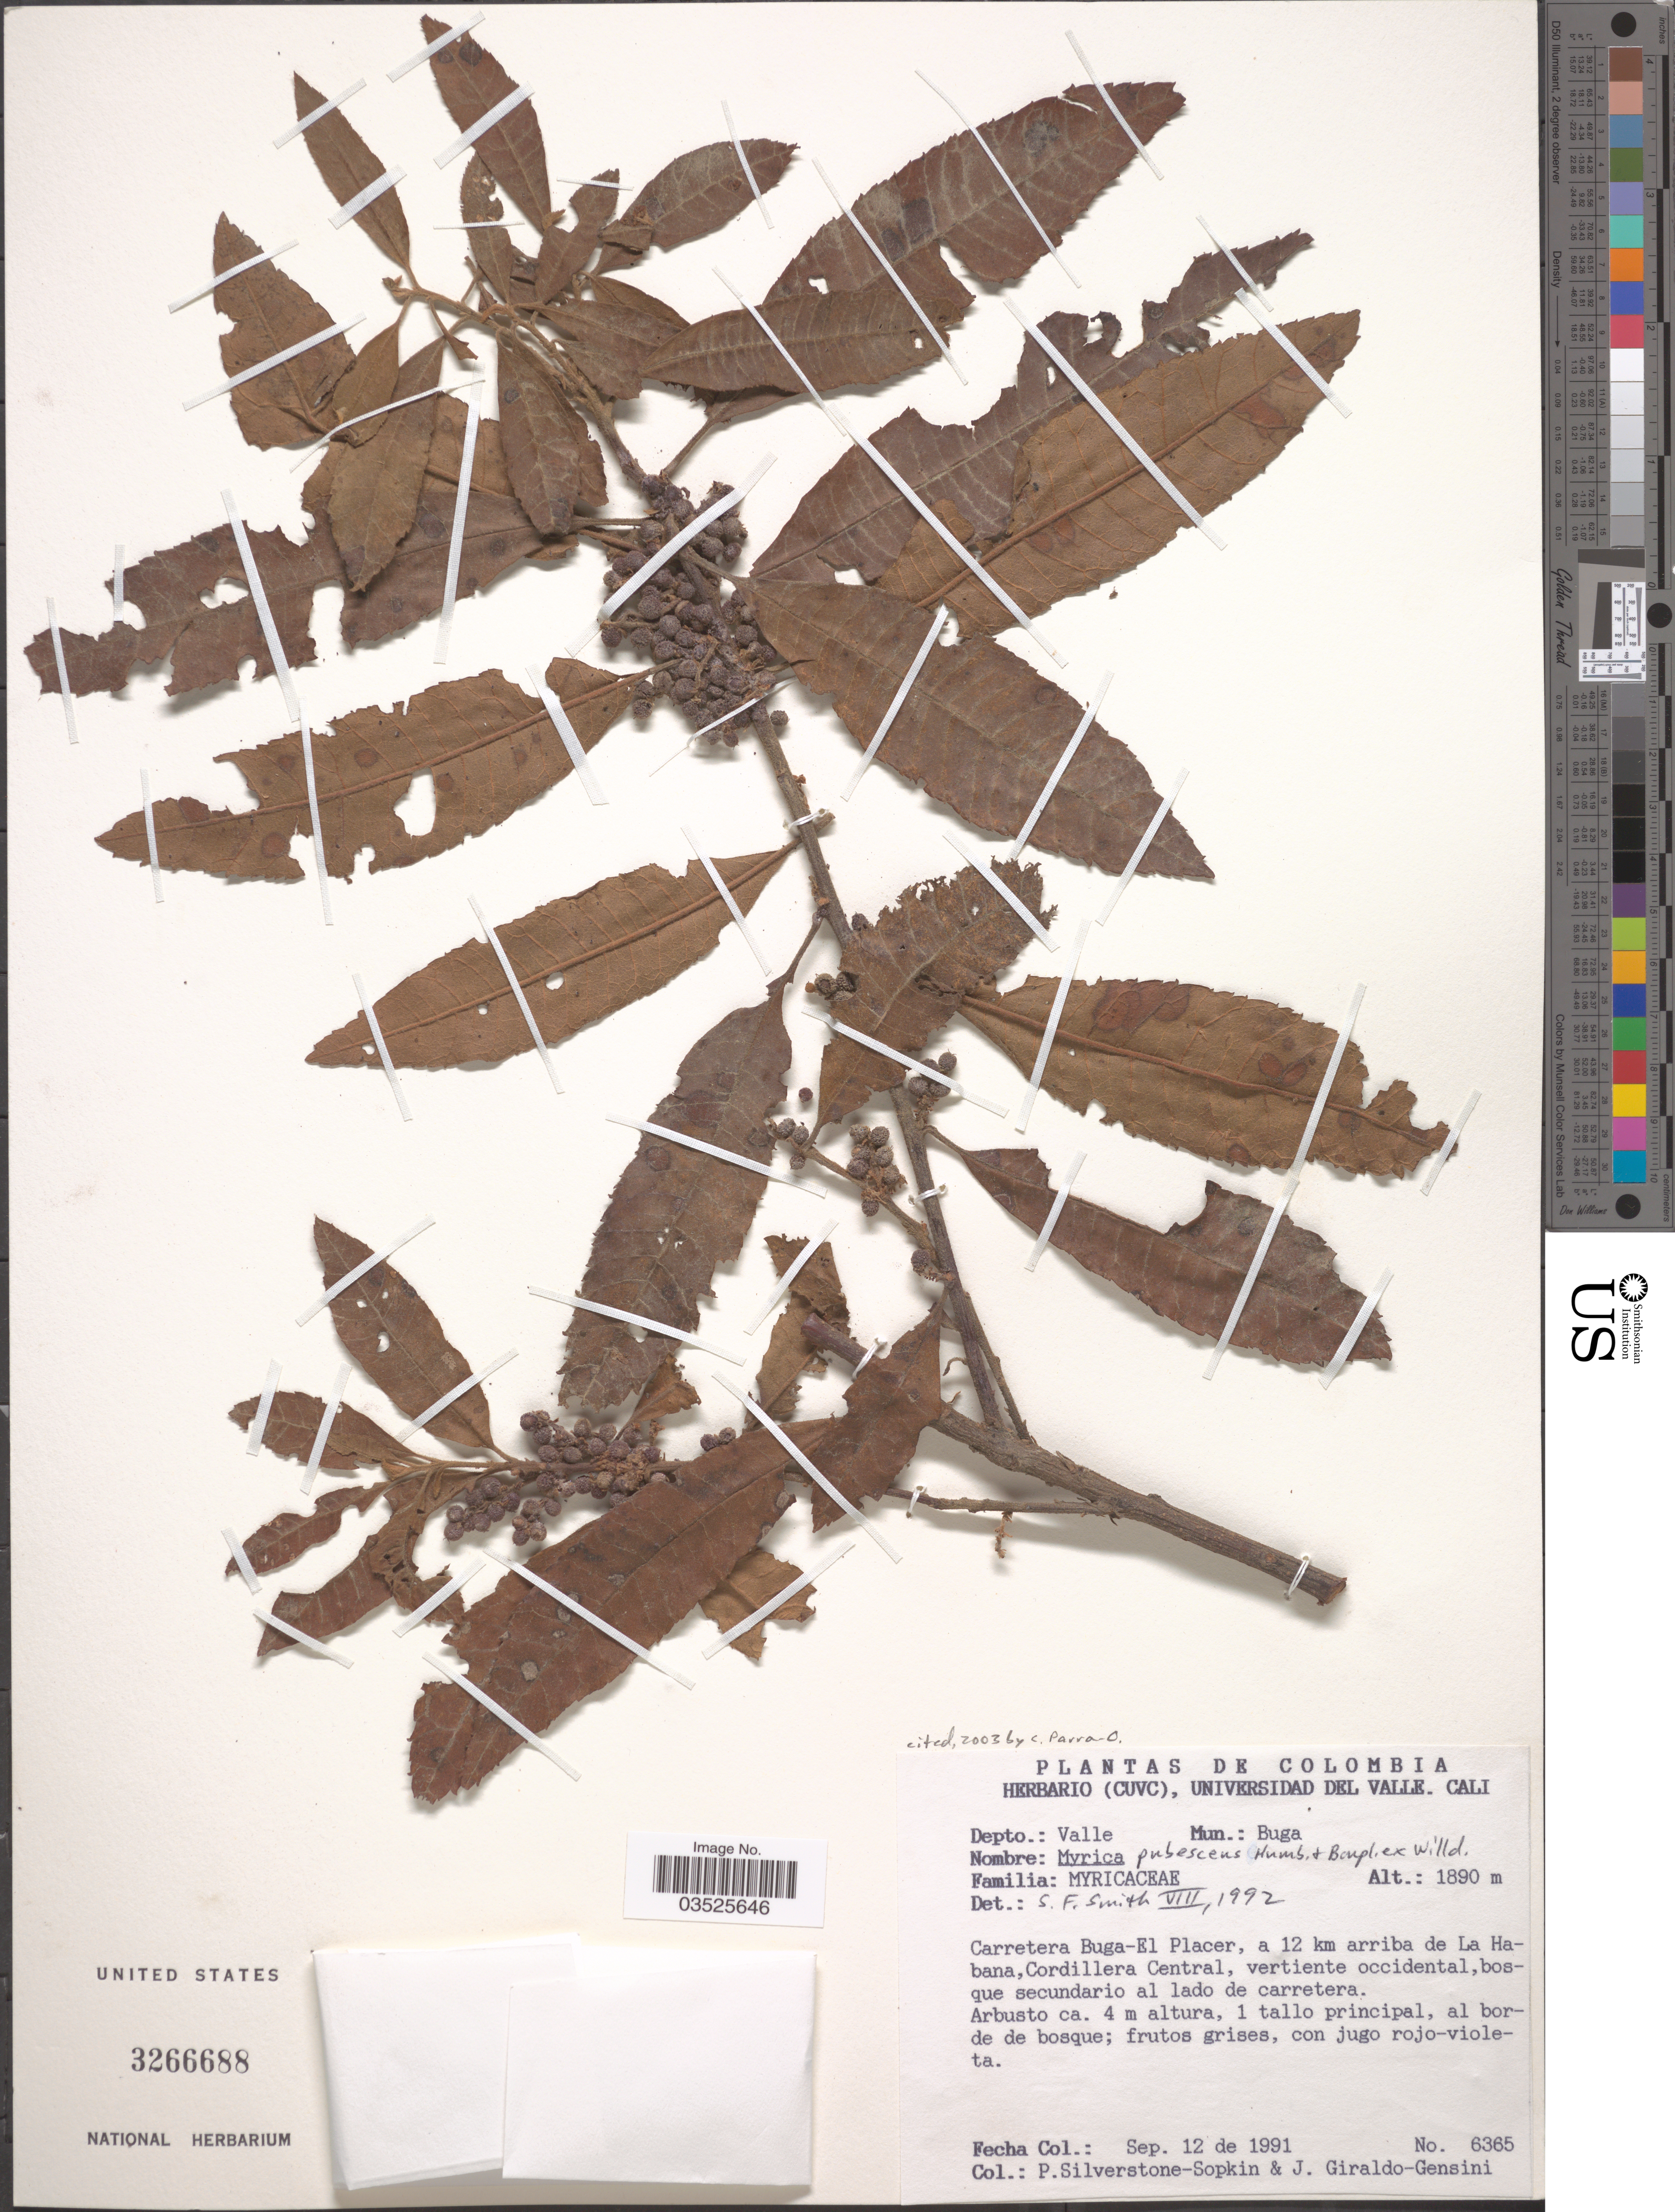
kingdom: Plantae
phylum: Tracheophyta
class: Magnoliopsida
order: Fagales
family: Myricaceae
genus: Morella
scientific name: Morella pubescens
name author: (Humb. & Bonpl. ex Willd.) Wilbur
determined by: Strong, M. T., (US), Smithsonian Institution - National Museum of Natural History (UNITED STATES)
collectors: P. A. Silverstone-Sopkin & J. Giraldo-Gensini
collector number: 6365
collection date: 1991-09-12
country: Colombia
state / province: Valle del Cauca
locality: Depto.: Valle. Mun.: Buga. Carretera Buga-El Placer, a 12 km arriba de La Habana, Cordillera Central.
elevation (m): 1890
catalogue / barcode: US 3266688